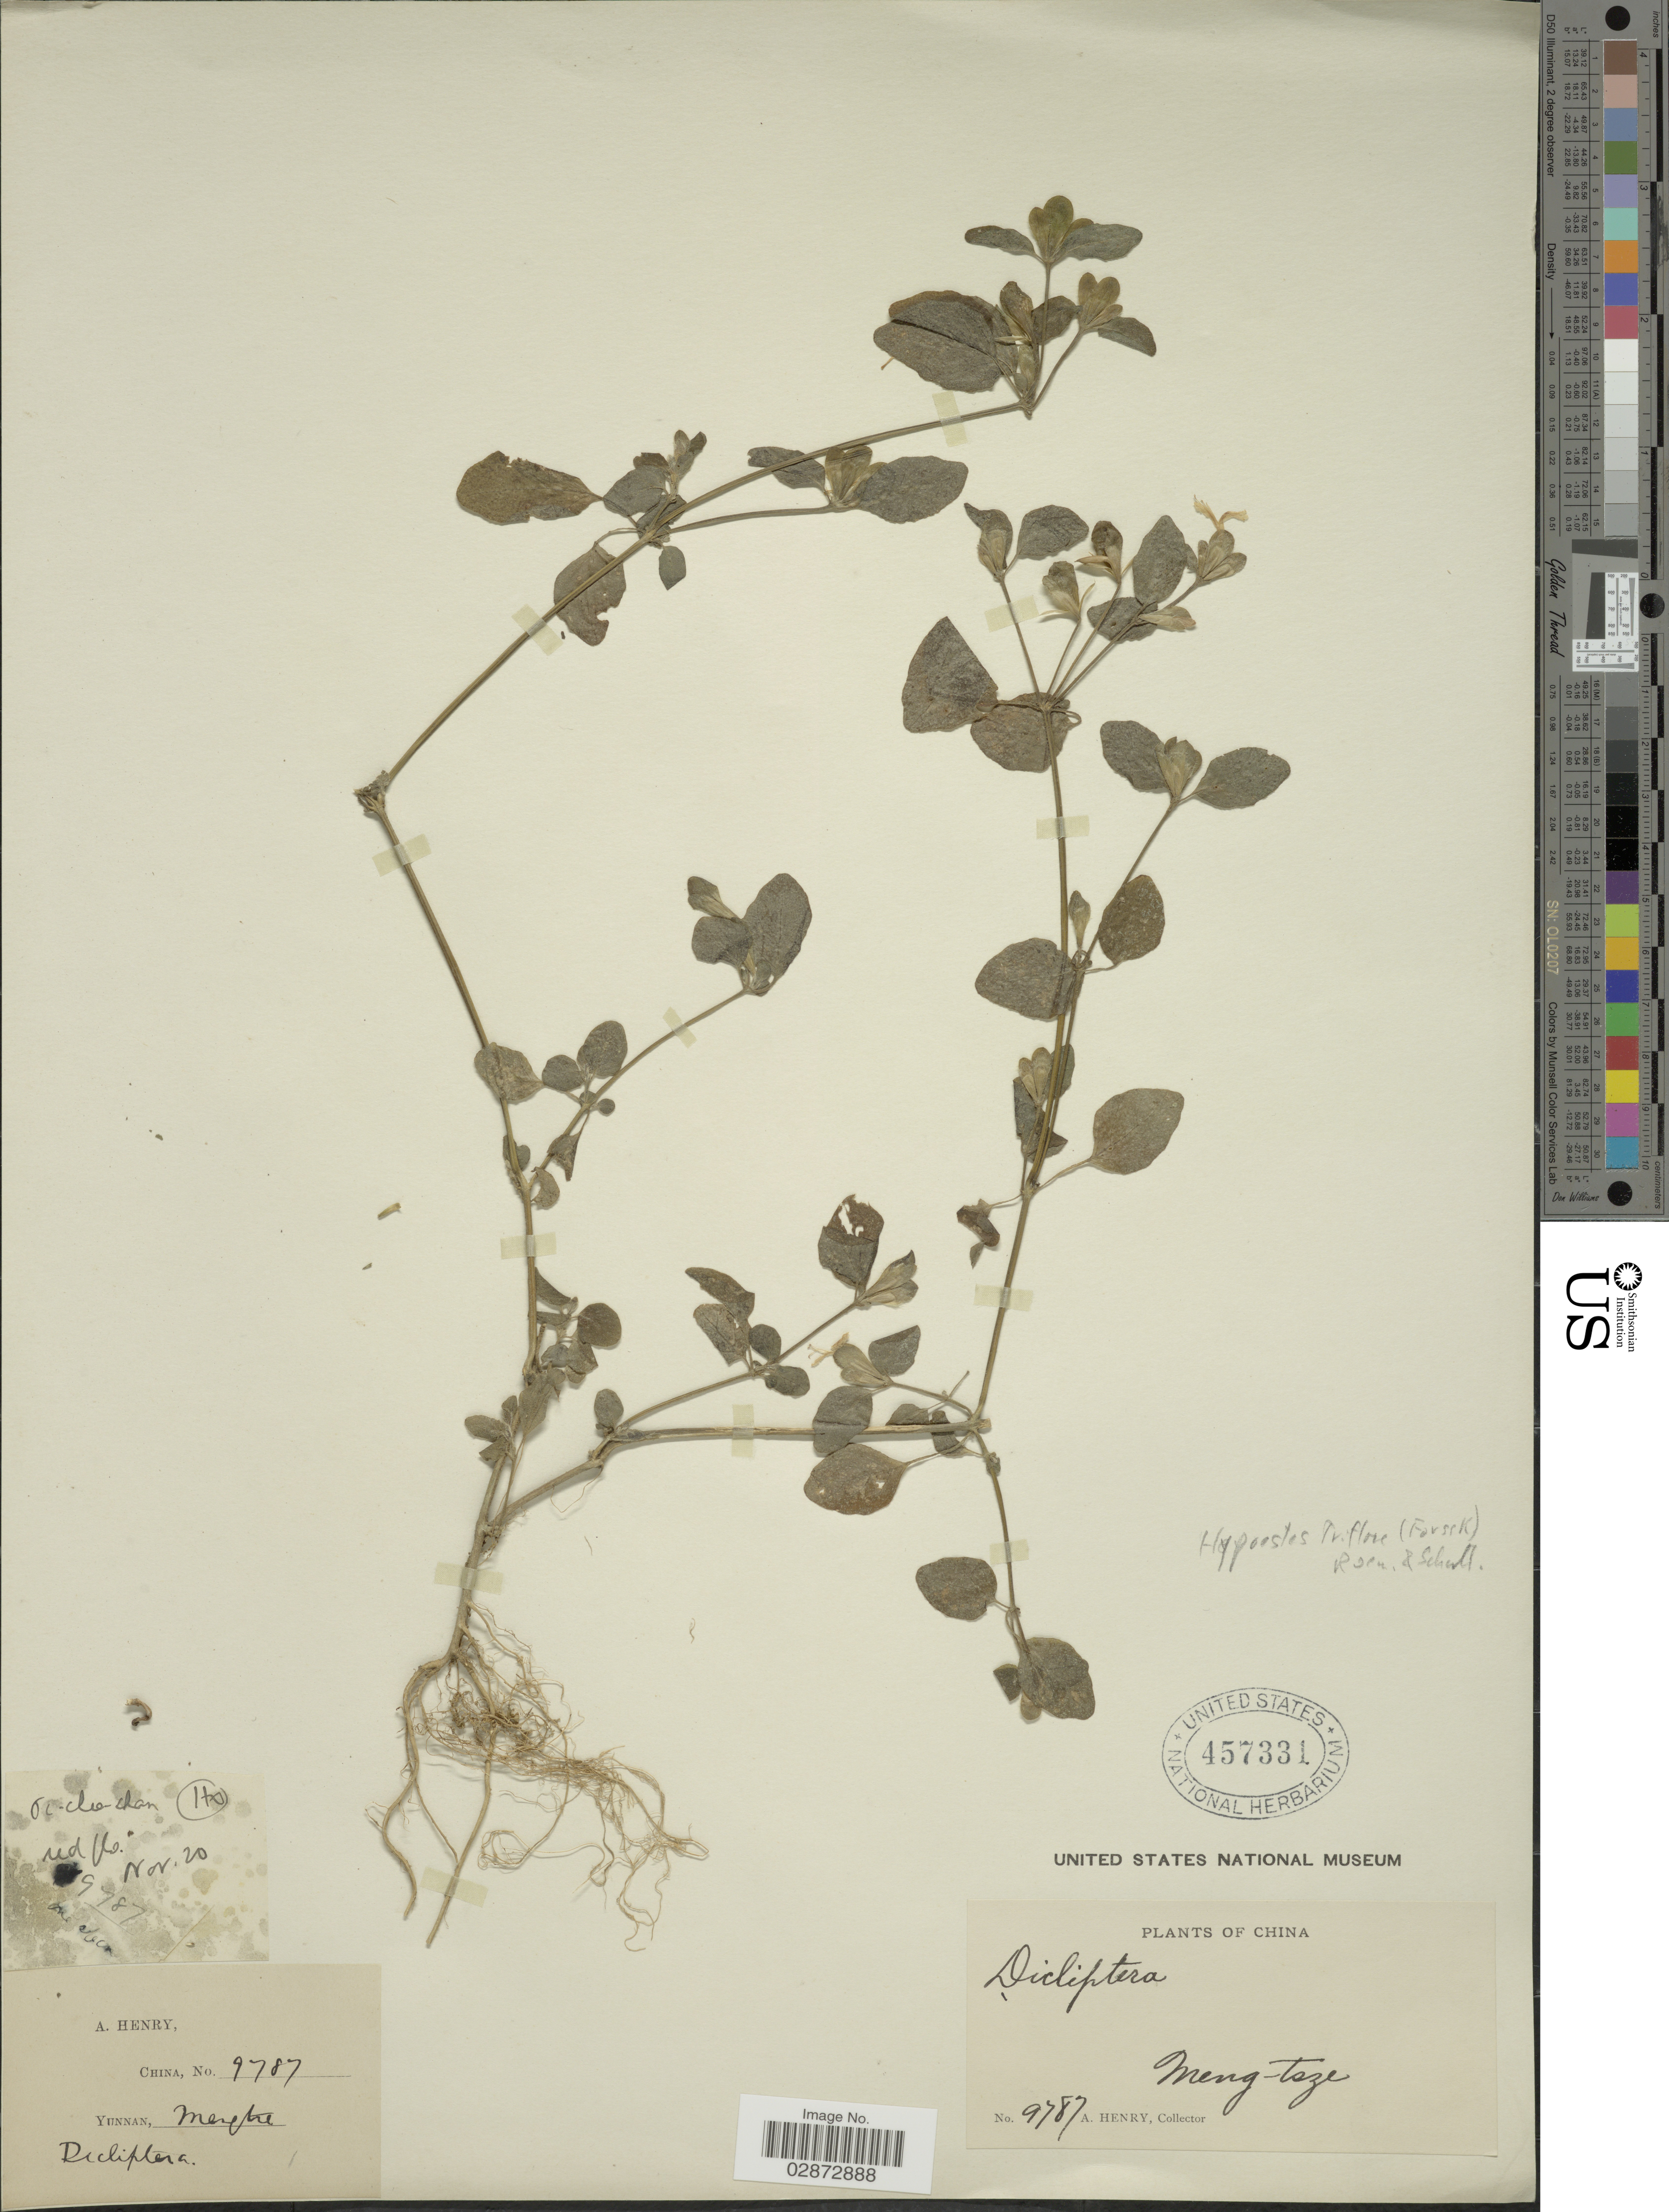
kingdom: Plantae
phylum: Tracheophyta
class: Magnoliopsida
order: Lamiales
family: Acanthaceae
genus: Hypoestes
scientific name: Hypoestes triflora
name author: (Forssk.) Roem. & Schult.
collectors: A. Henry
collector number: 9787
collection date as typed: Transcribed d/m/y: /11/20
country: China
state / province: Yunnan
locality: Meng-tsze, [illegible text]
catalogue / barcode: US 457331